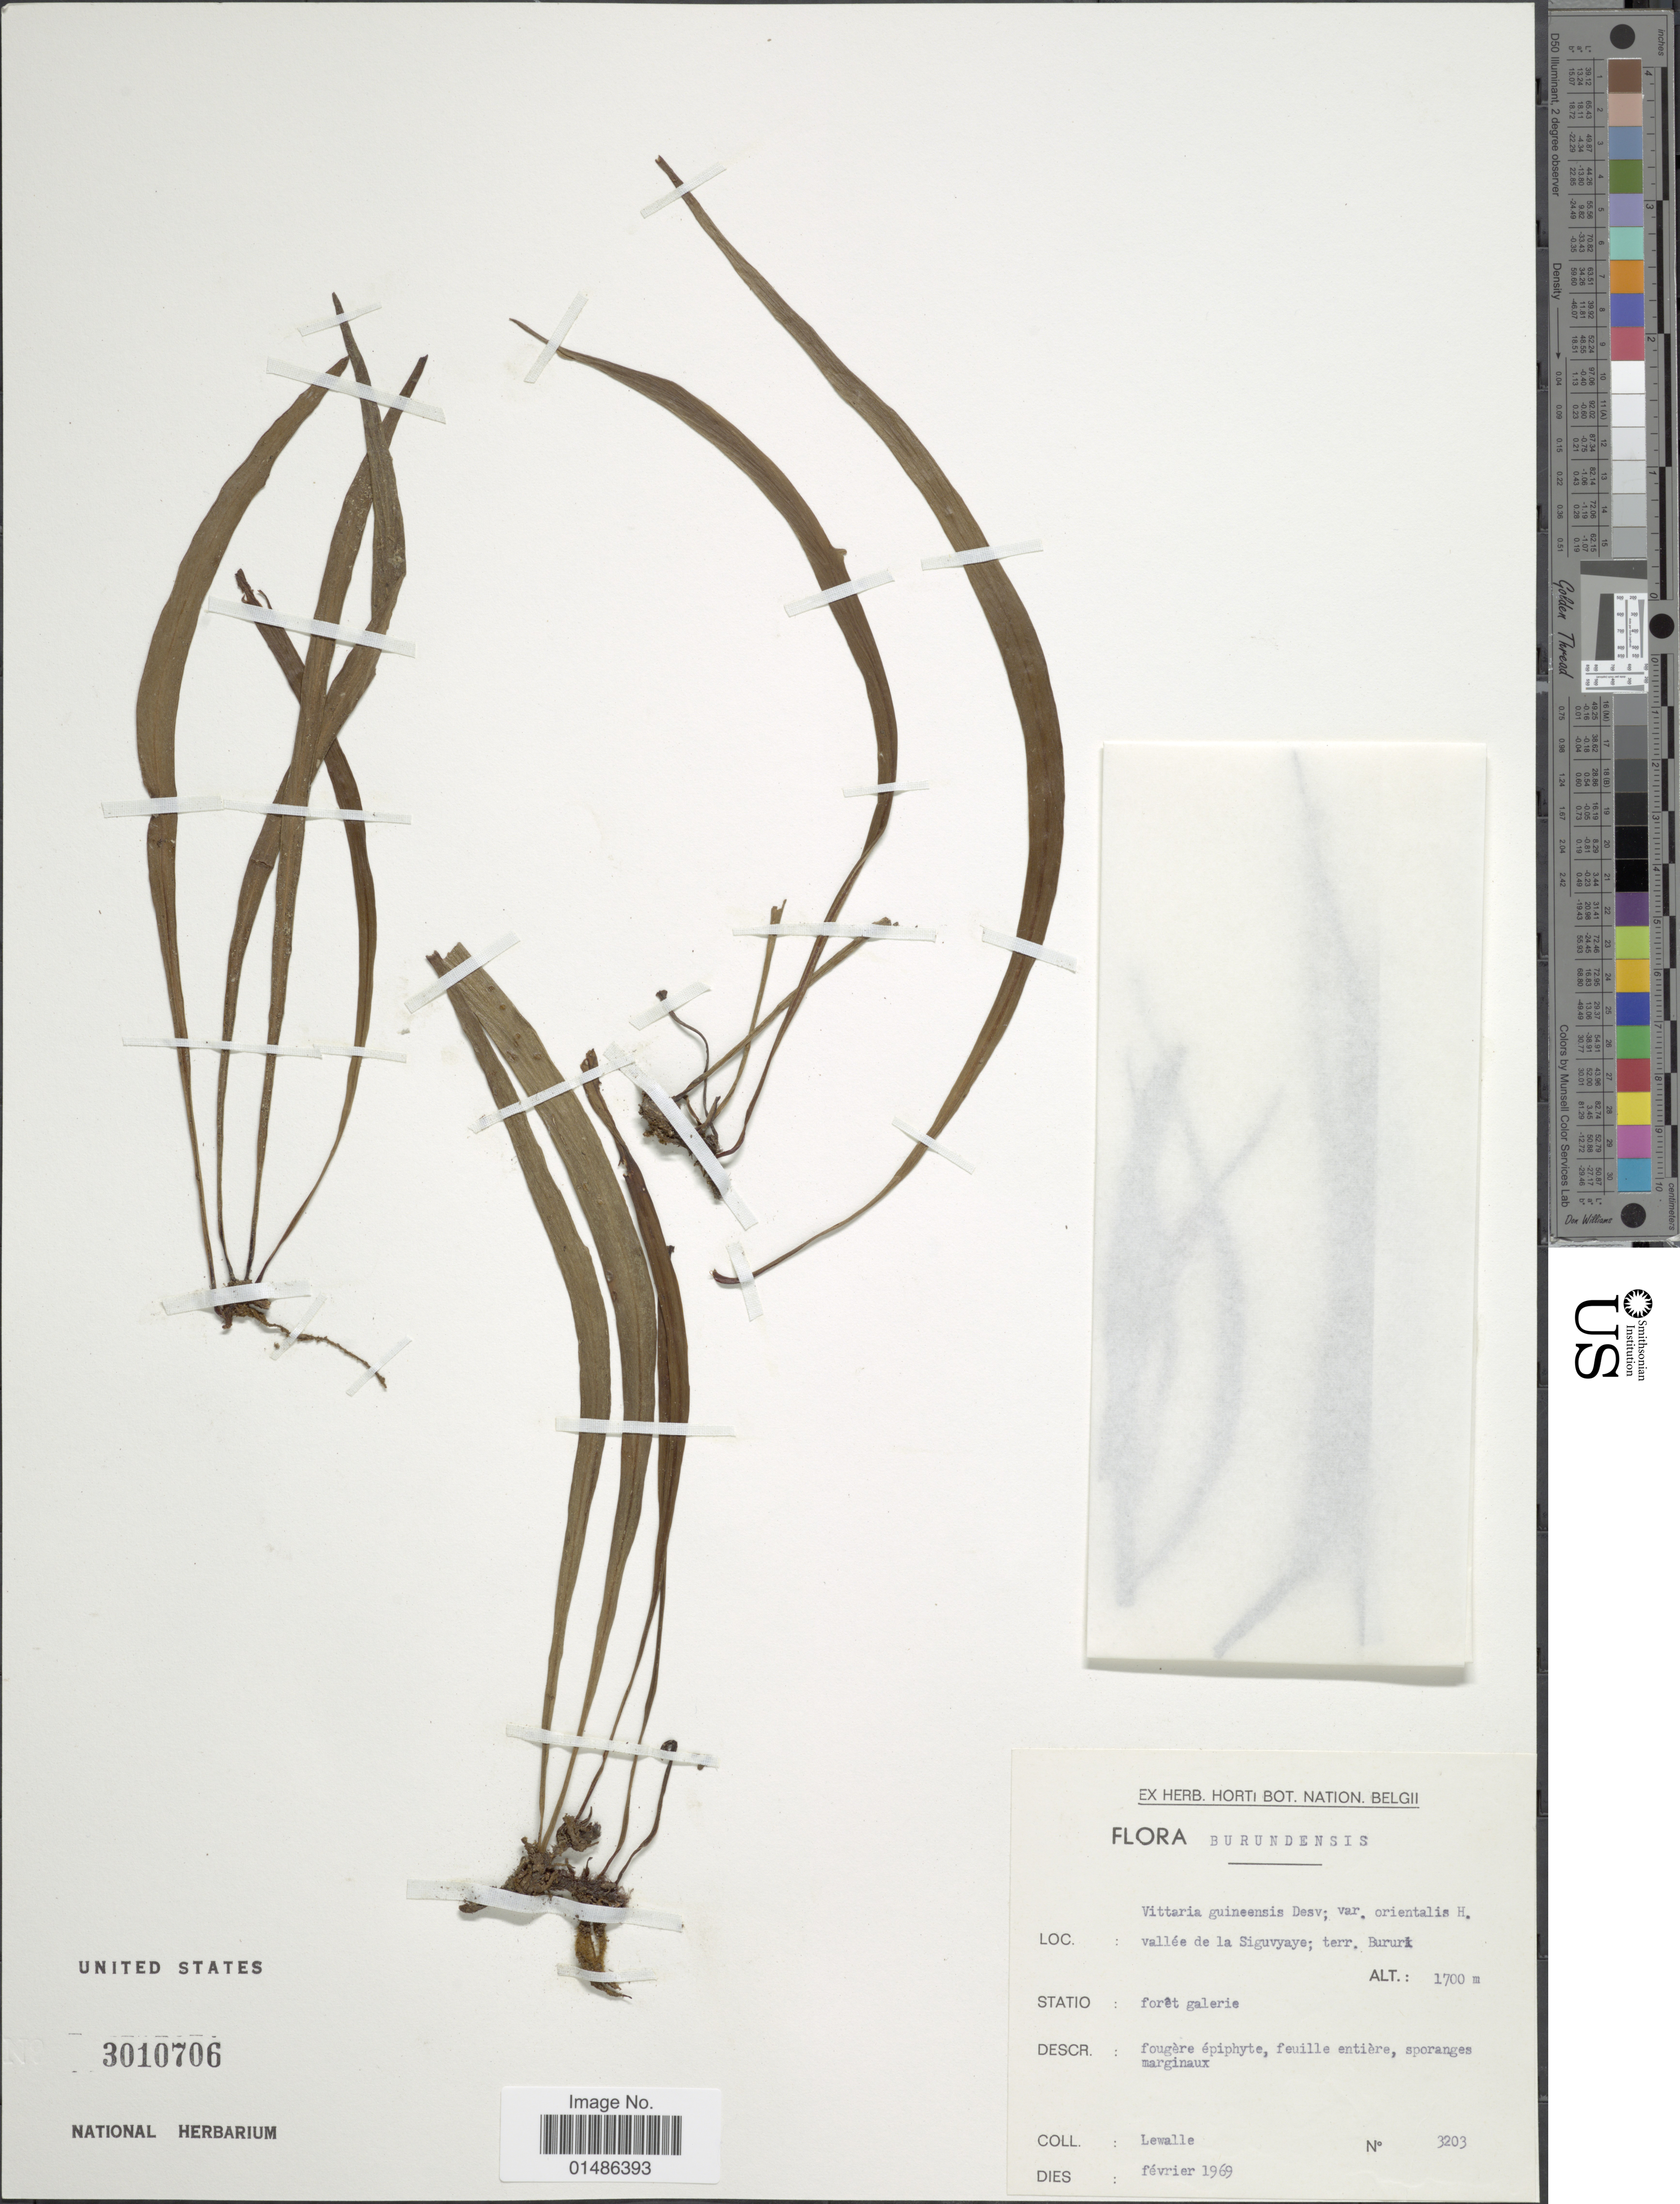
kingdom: Plantae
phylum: Tracheophyta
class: Polypodiopsida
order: Polypodiales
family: Pteridaceae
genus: Haplopteris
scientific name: Haplopteris guineensis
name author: (Desv.) E.H. Crane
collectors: Lewalle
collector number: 3203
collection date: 1969-02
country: Burundi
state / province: Bururi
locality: Vallée de la Siguvyaye.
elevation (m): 1700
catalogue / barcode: US 3010706